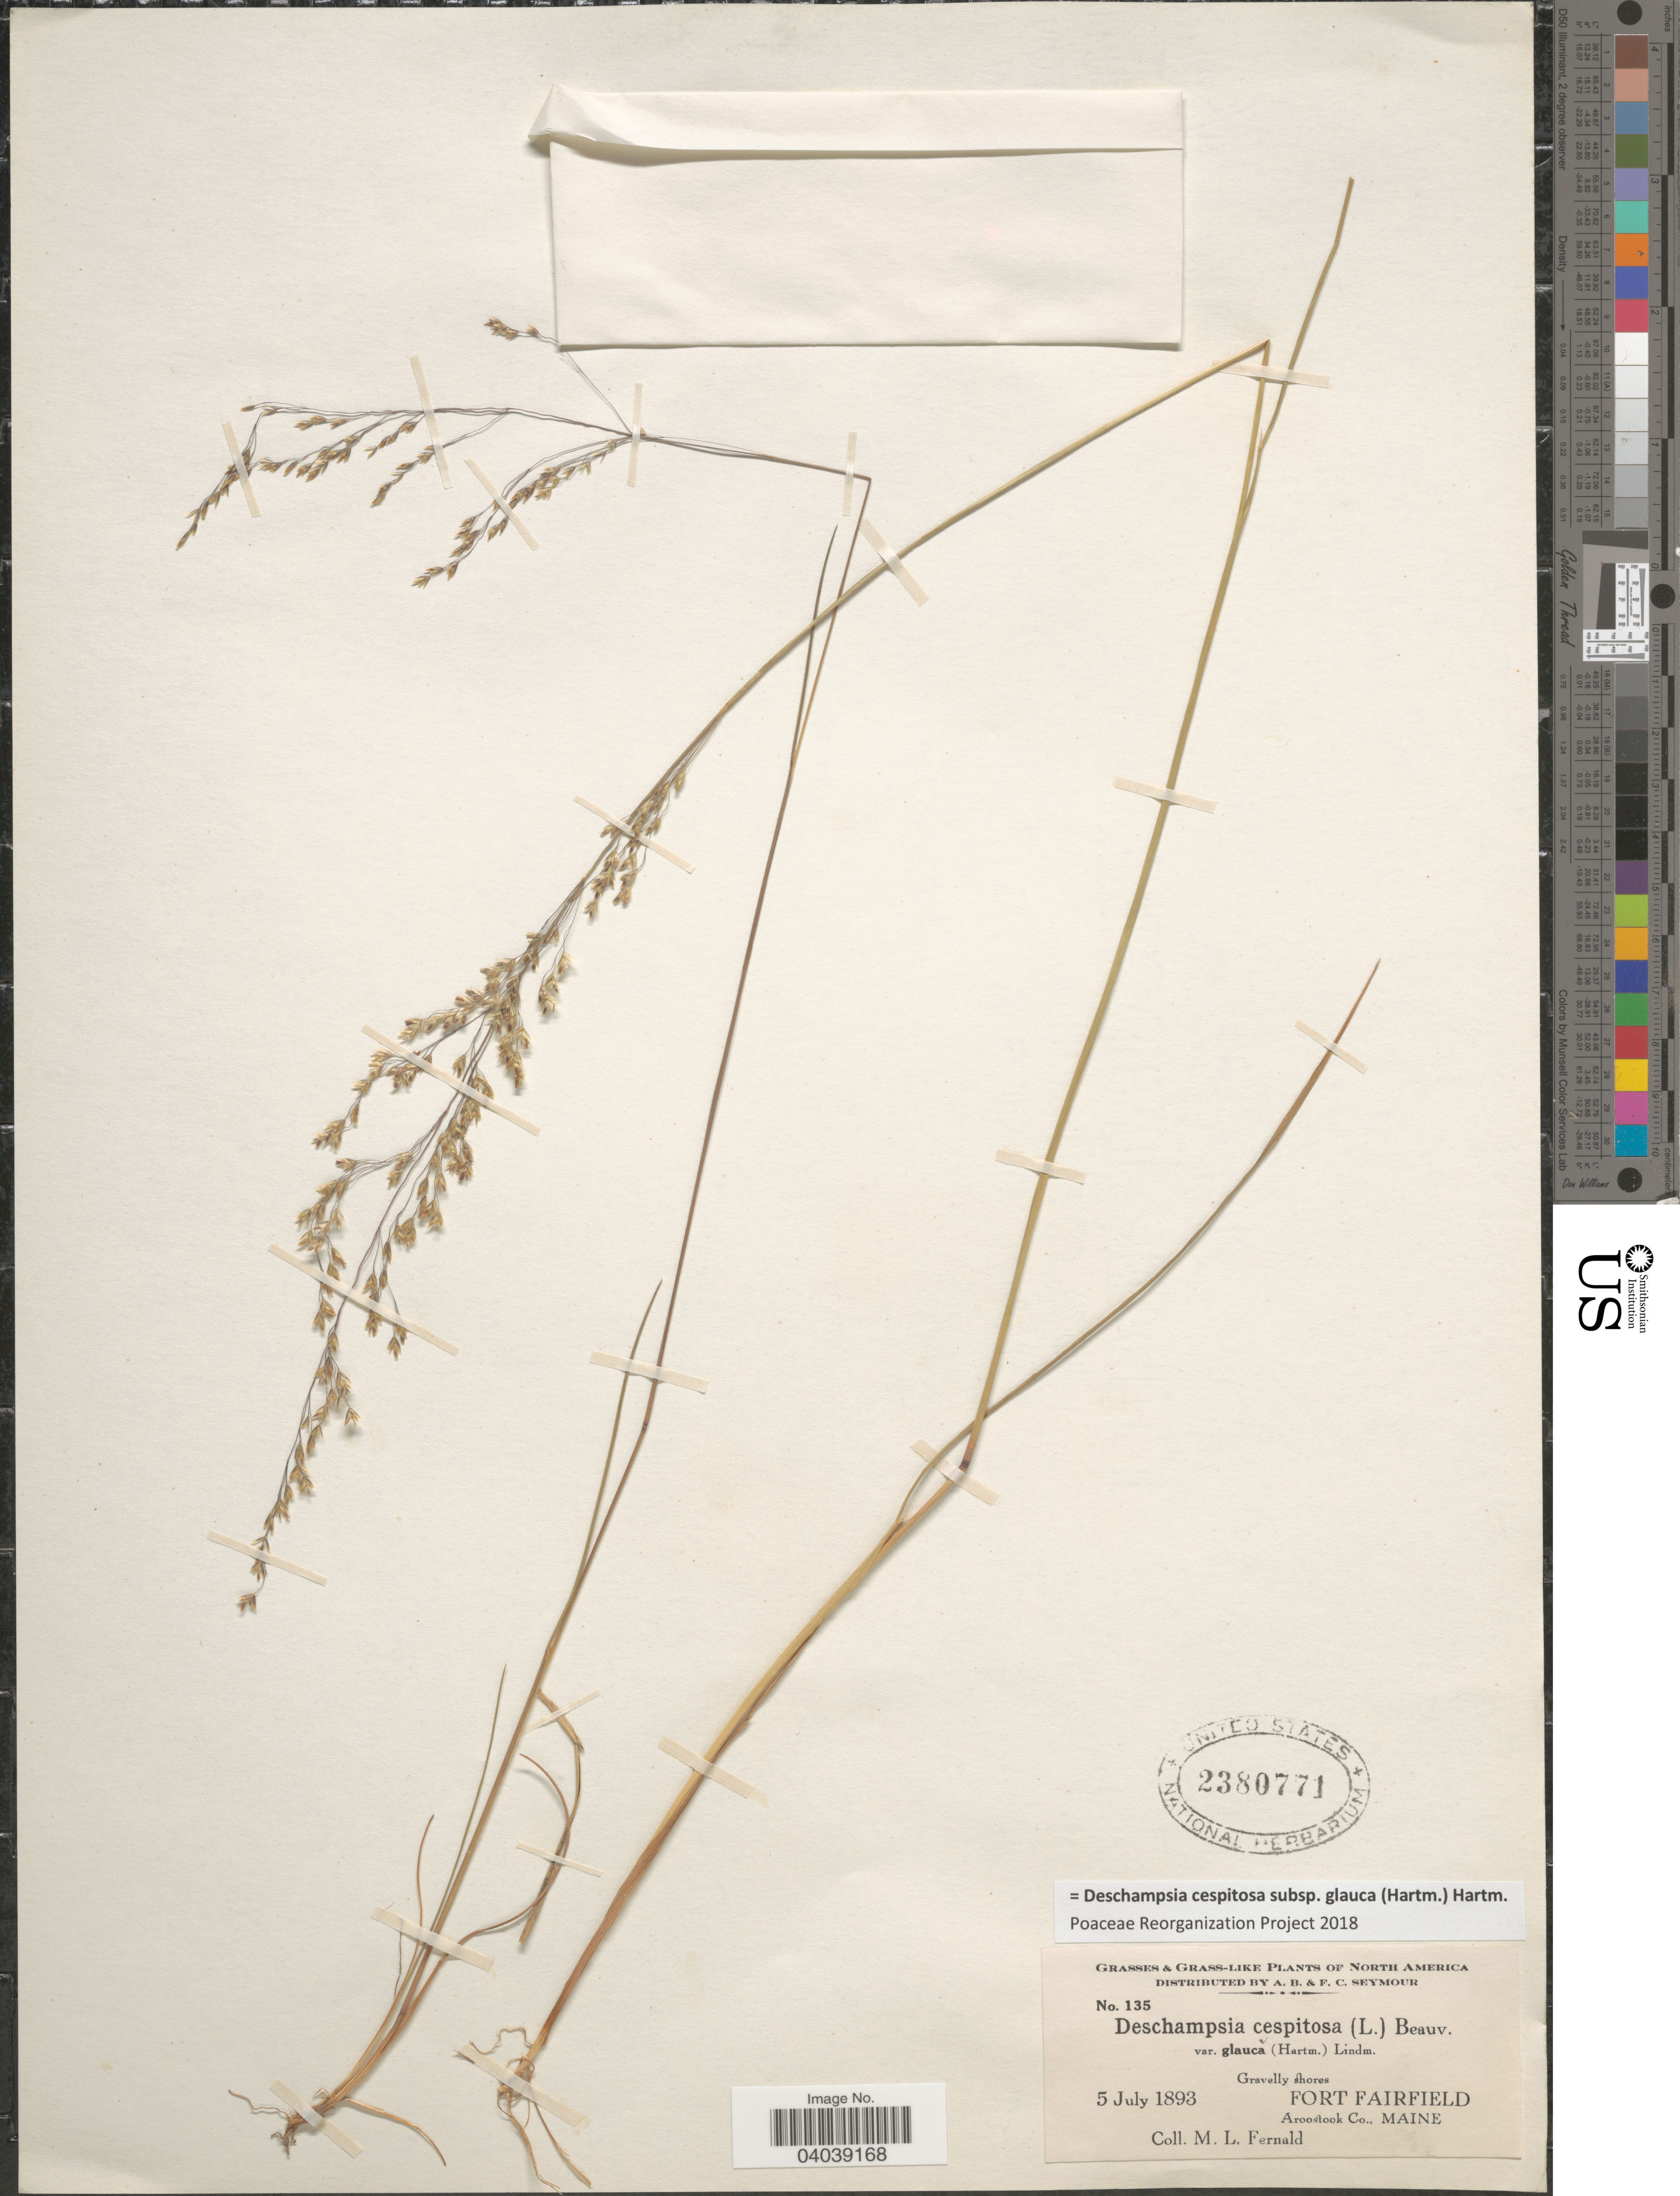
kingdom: Plantae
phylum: Tracheophyta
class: Liliopsida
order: Poales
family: Poaceae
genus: Deschampsia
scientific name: Deschampsia cespitosa subsp. glauca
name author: (Hartm.) Hartm.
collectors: M. L. Fernald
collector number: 135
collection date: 1893-07-05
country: United States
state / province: Maine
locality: Fort Fairfield. Aroostook Co.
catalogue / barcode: US 2380771